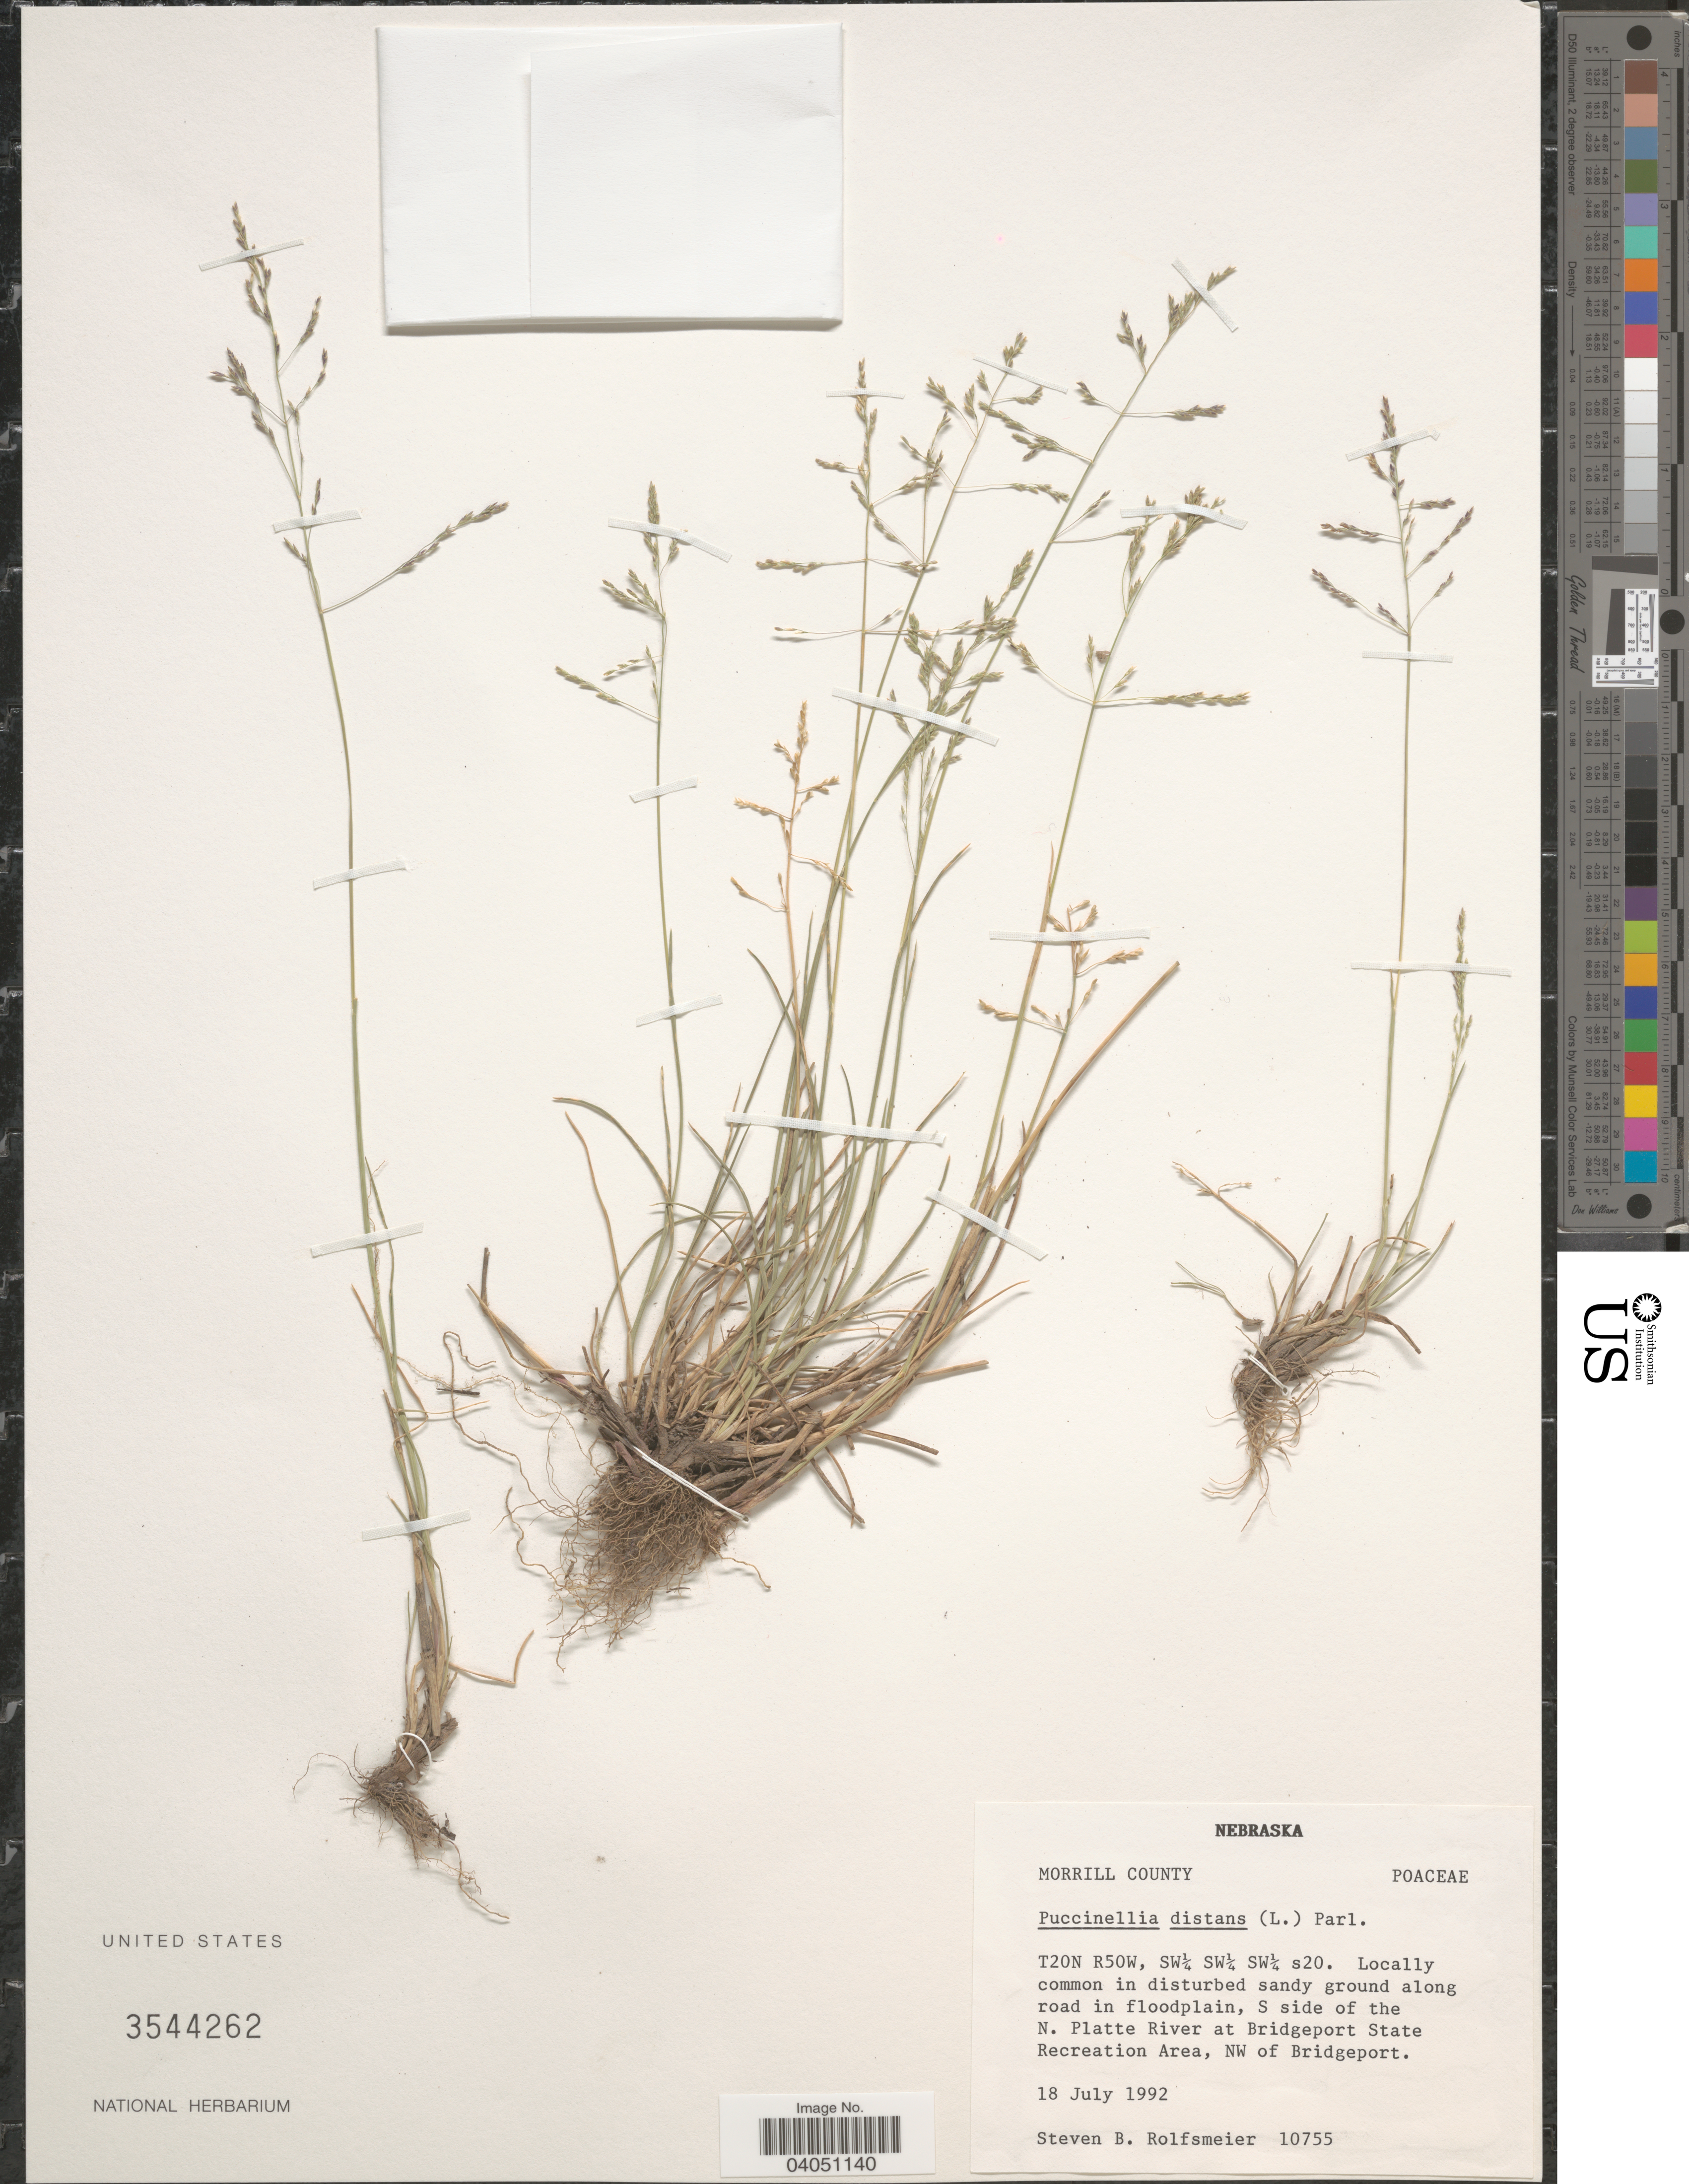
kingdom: Plantae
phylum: Tracheophyta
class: Liliopsida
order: Poales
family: Poaceae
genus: Puccinellia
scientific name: Puccinellia distans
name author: (Jacq.) Parl.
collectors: S. Rolfsmeier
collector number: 10755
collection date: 1992-07-18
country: United States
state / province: Nebraska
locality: Morrill County. T20N R50W, SW¼ SW¼ s20. Along road in floodplain, S side of the N. Platte River at Bridgeport State Recreation Area, NW of Bridgeport.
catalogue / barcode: US 3544262